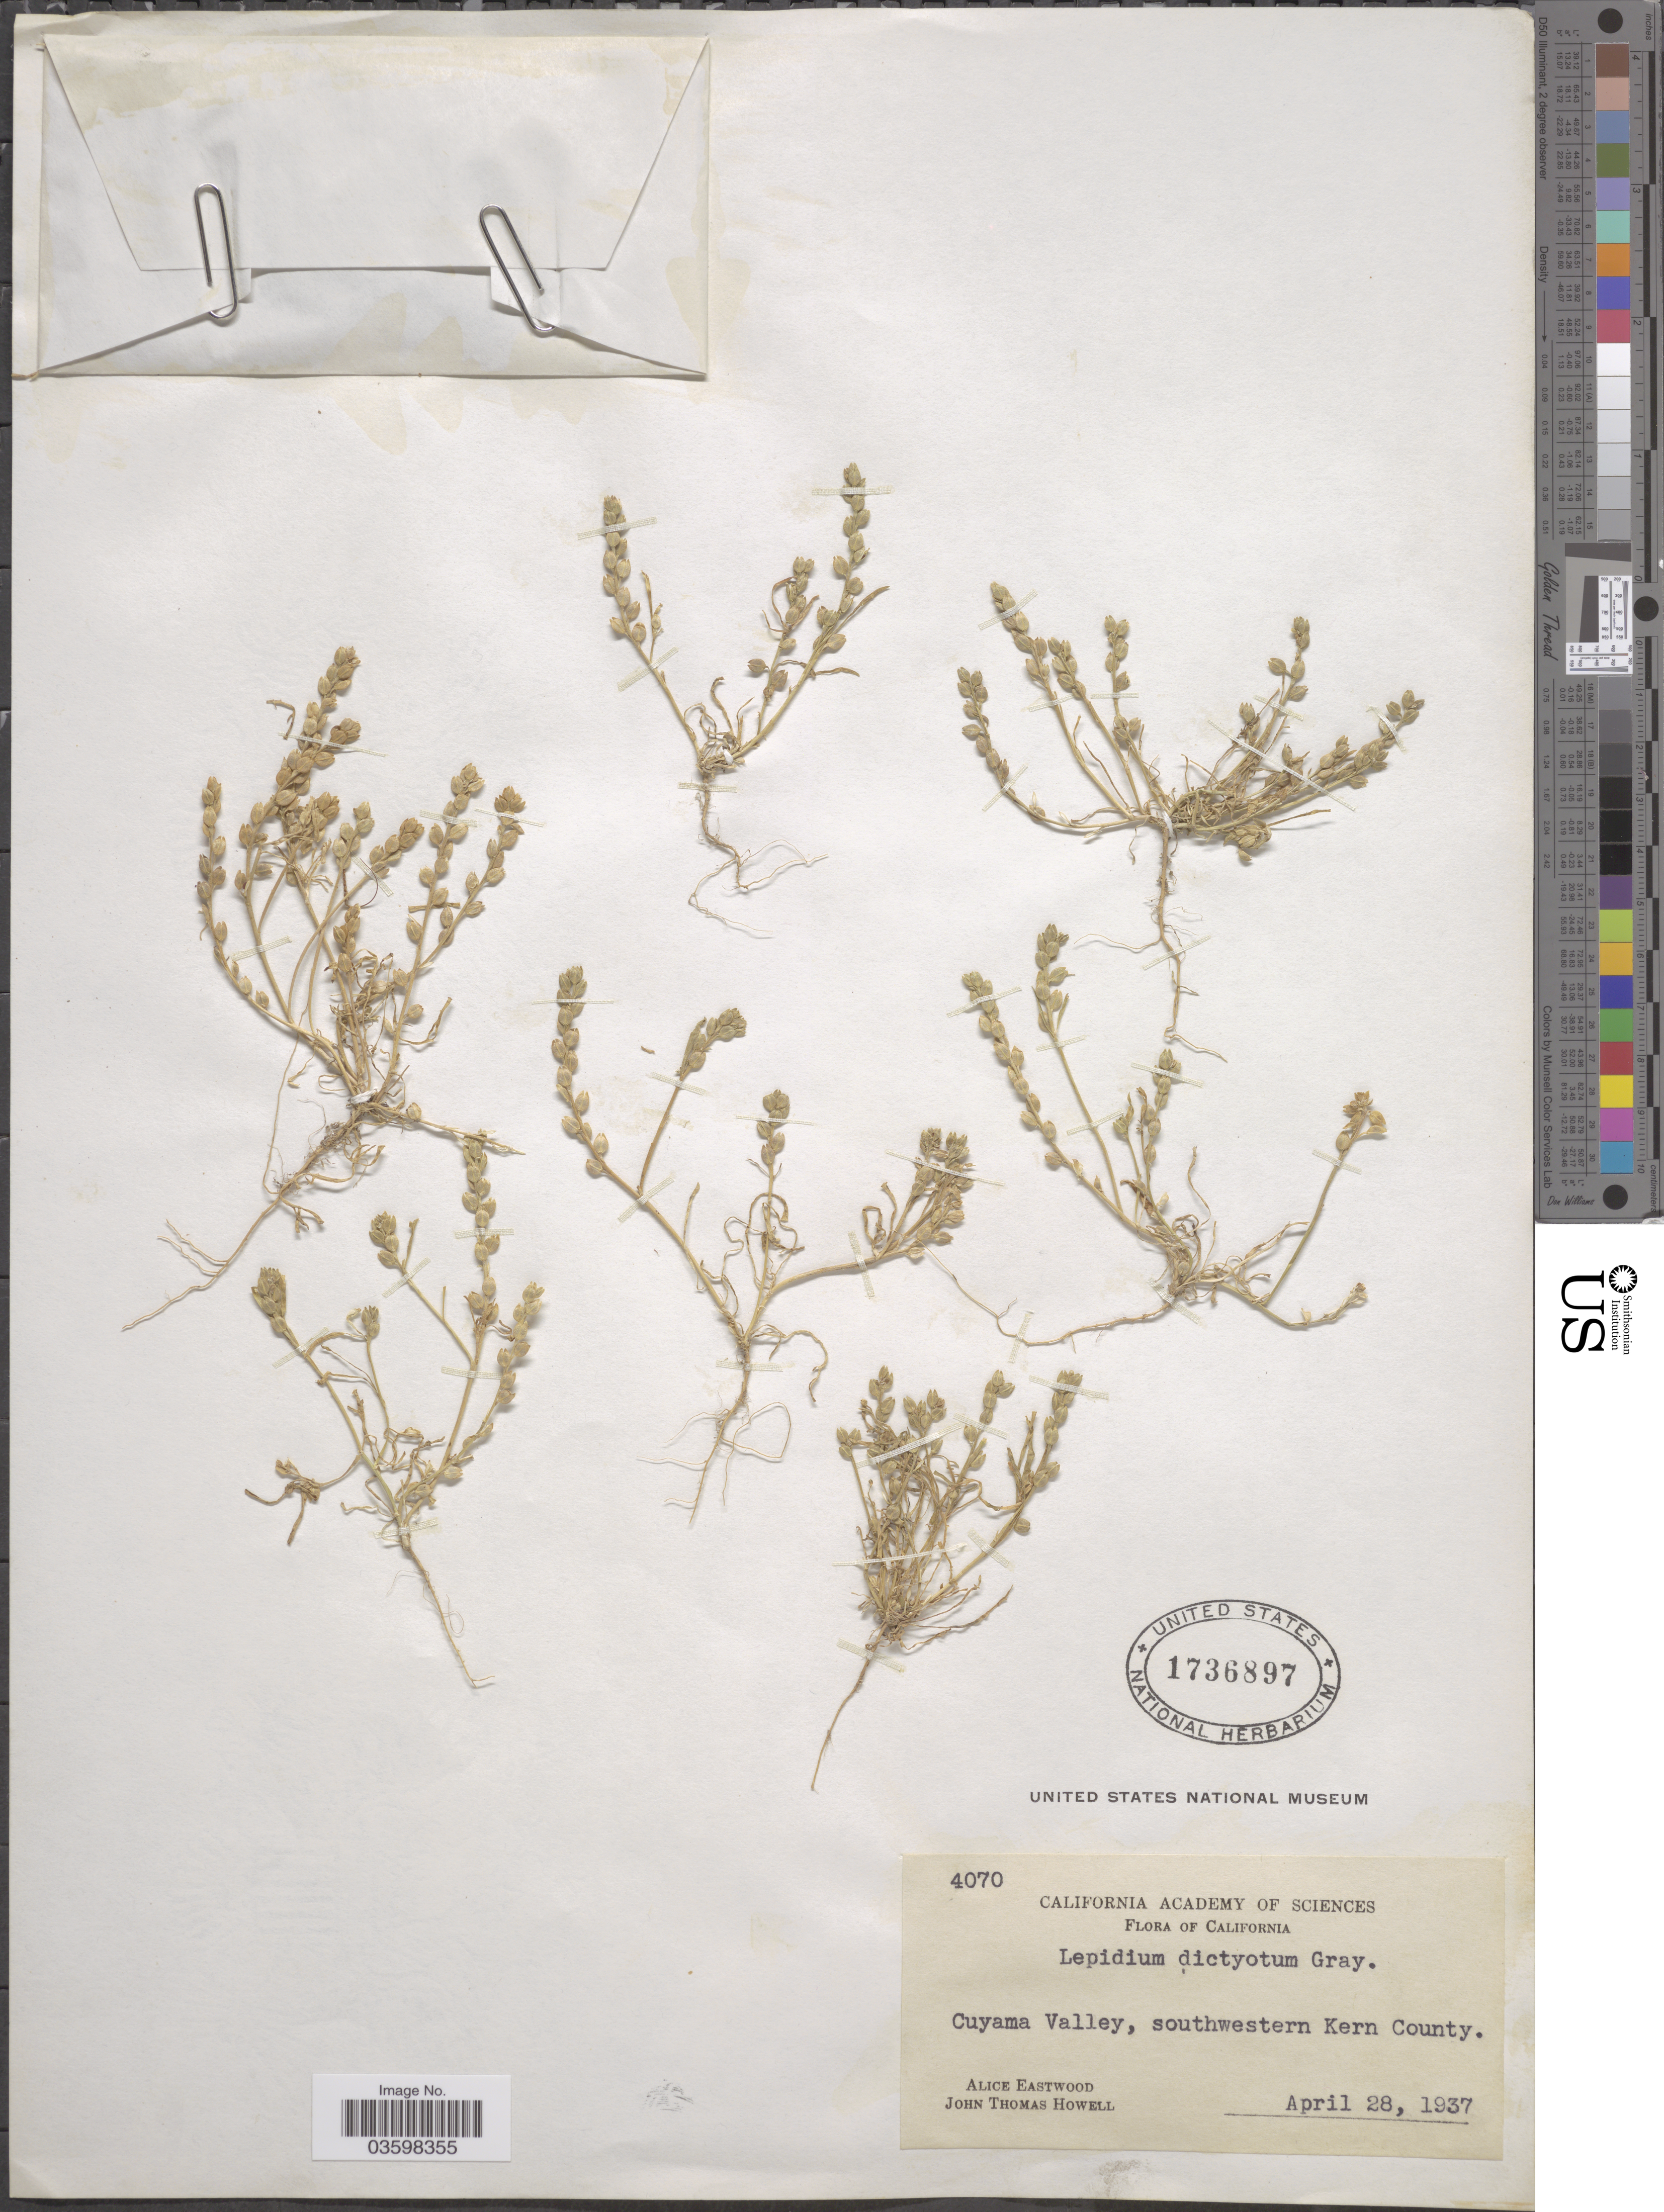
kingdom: Plantae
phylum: Tracheophyta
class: Magnoliopsida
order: Brassicales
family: Brassicaceae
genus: Lepidium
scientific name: Lepidium dictyotum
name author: A. Gray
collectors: A. Eastwood & J. T. Howell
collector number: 4070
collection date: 1937-04-28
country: United States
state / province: California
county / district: Kern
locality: Cuyama Valley, southwestern Kern County.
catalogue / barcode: US 1736897